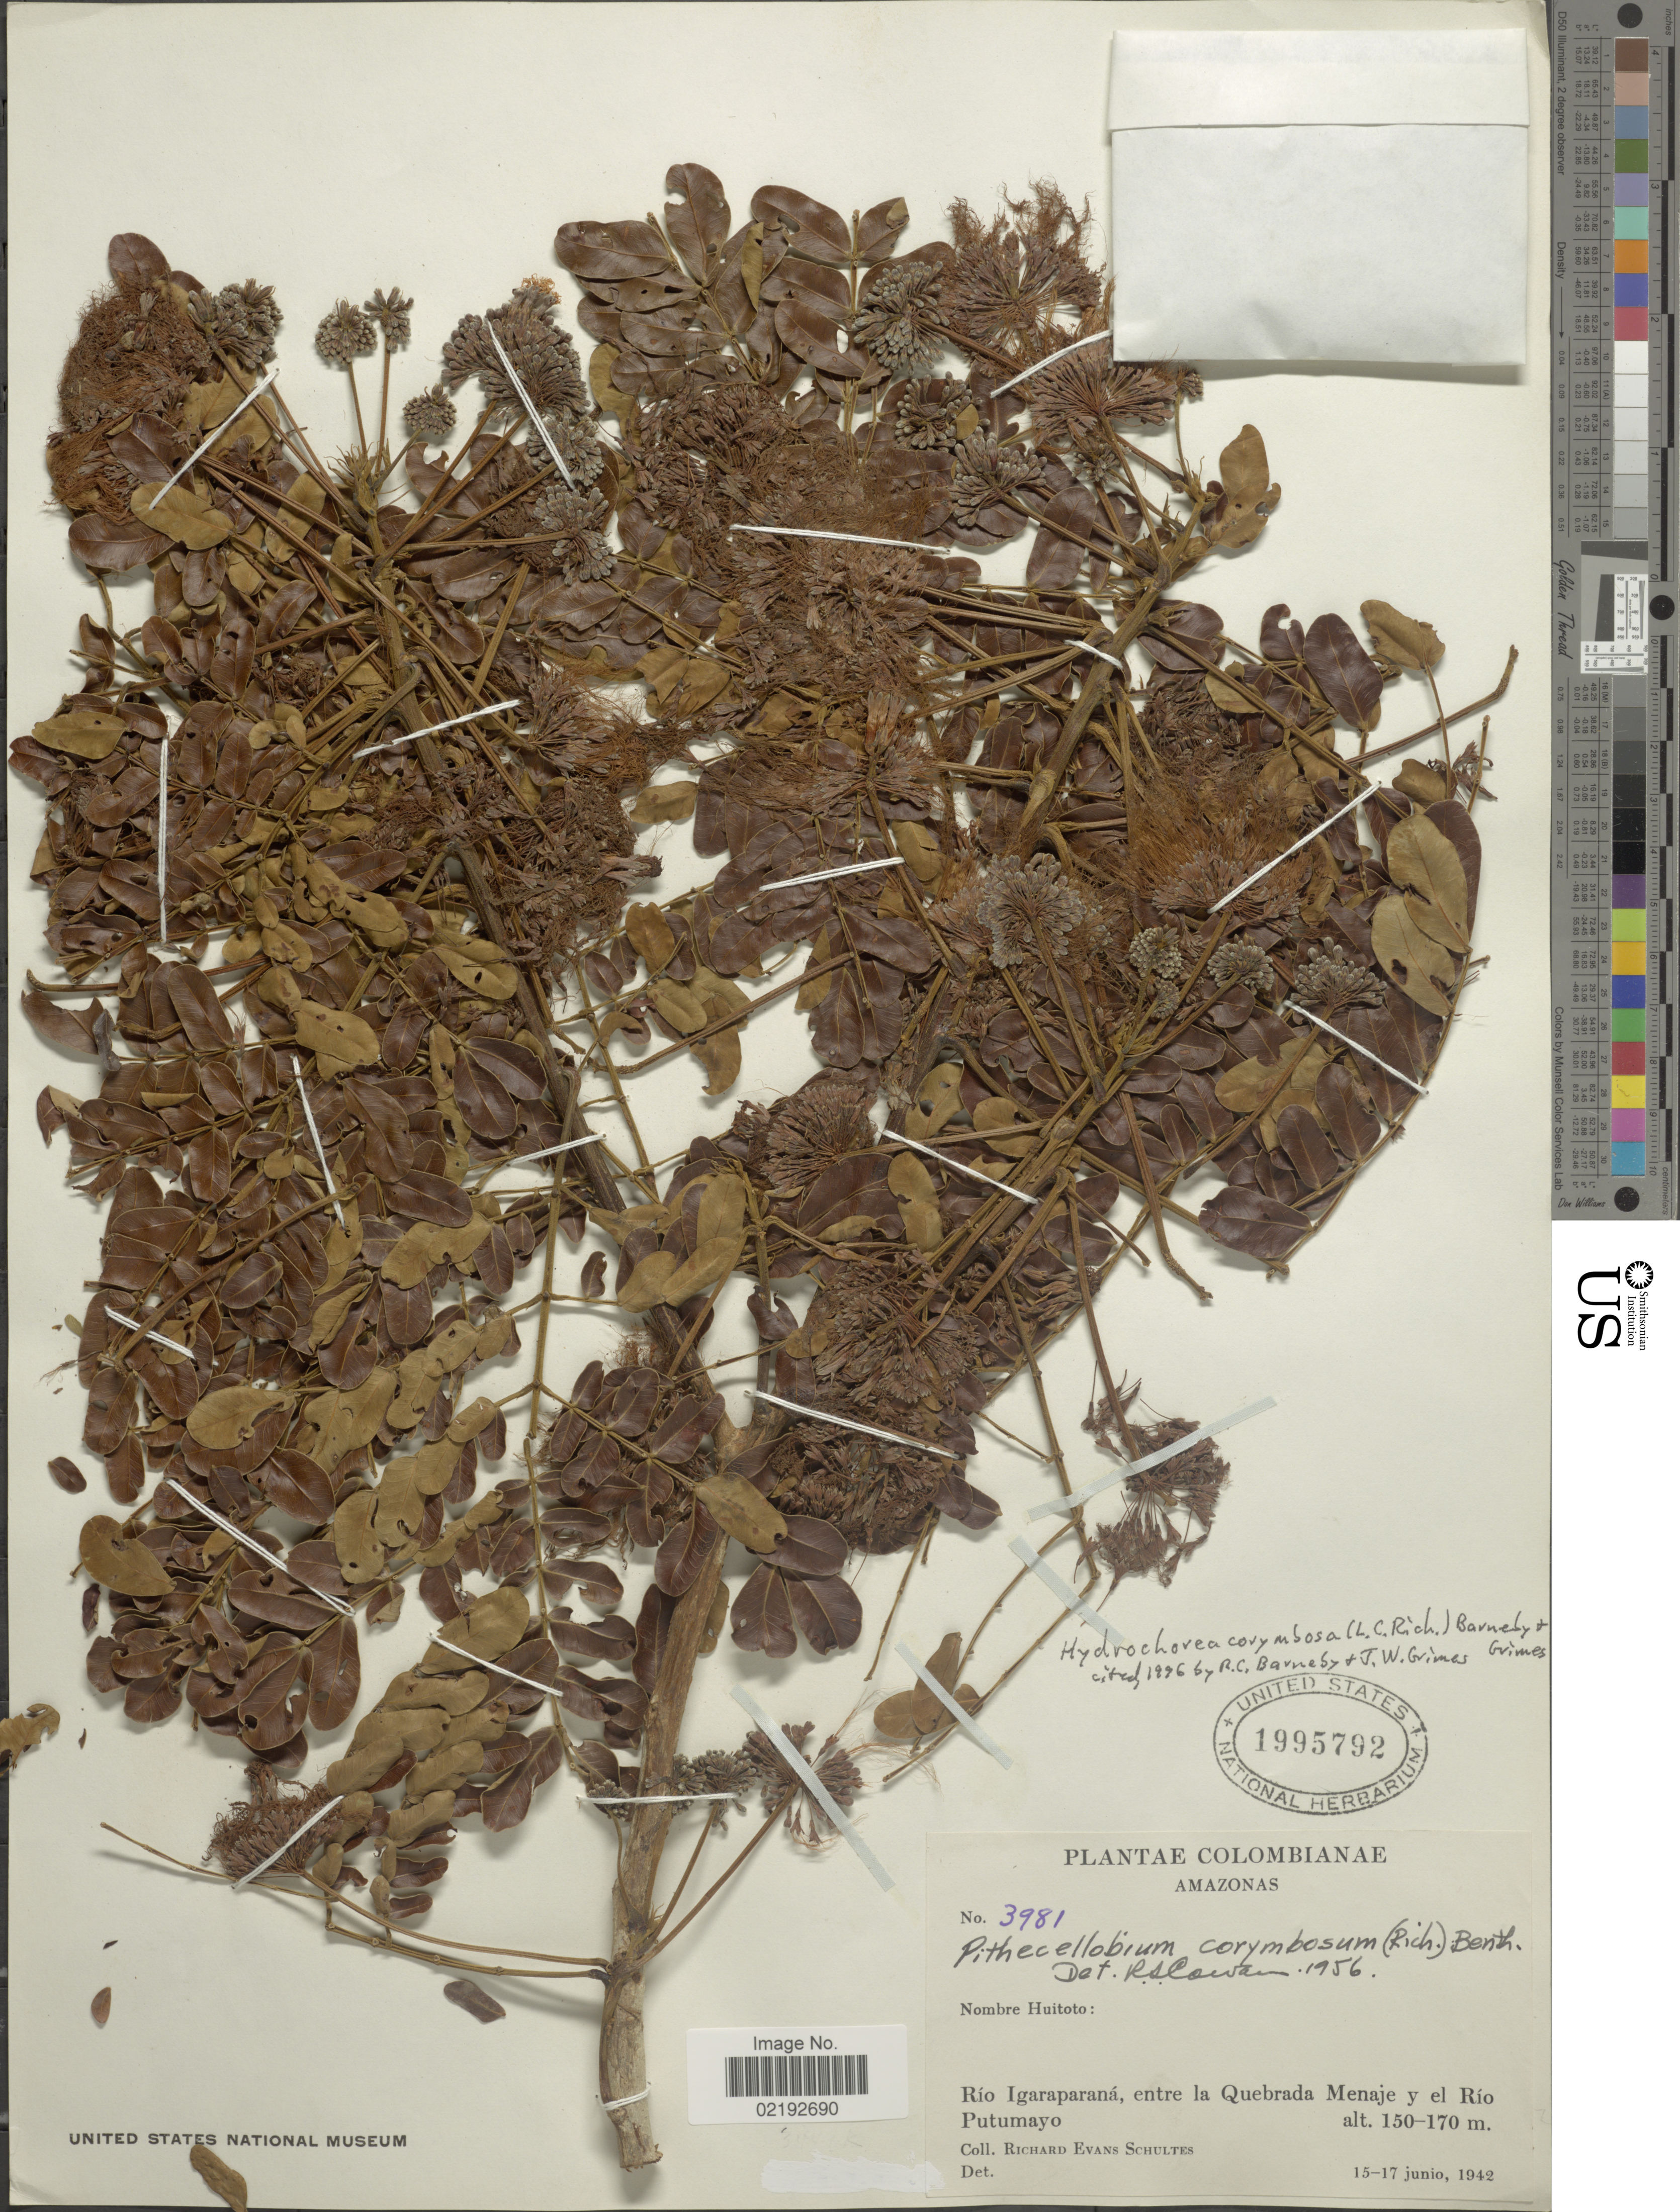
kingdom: Plantae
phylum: Tracheophyta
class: Magnoliopsida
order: Fabales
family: Fabaceae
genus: Hydrochorea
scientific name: Hydrochorea corymbosa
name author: (Rich.) Barneby & J.W. Grimes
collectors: R. E. Schultes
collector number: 3981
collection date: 1942-06-15/1942-06-17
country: Colombia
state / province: Amazônas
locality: Rio Igaraparana, entre la Quebrada Menaje y el Rio Putumayo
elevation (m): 150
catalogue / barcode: US 1995792